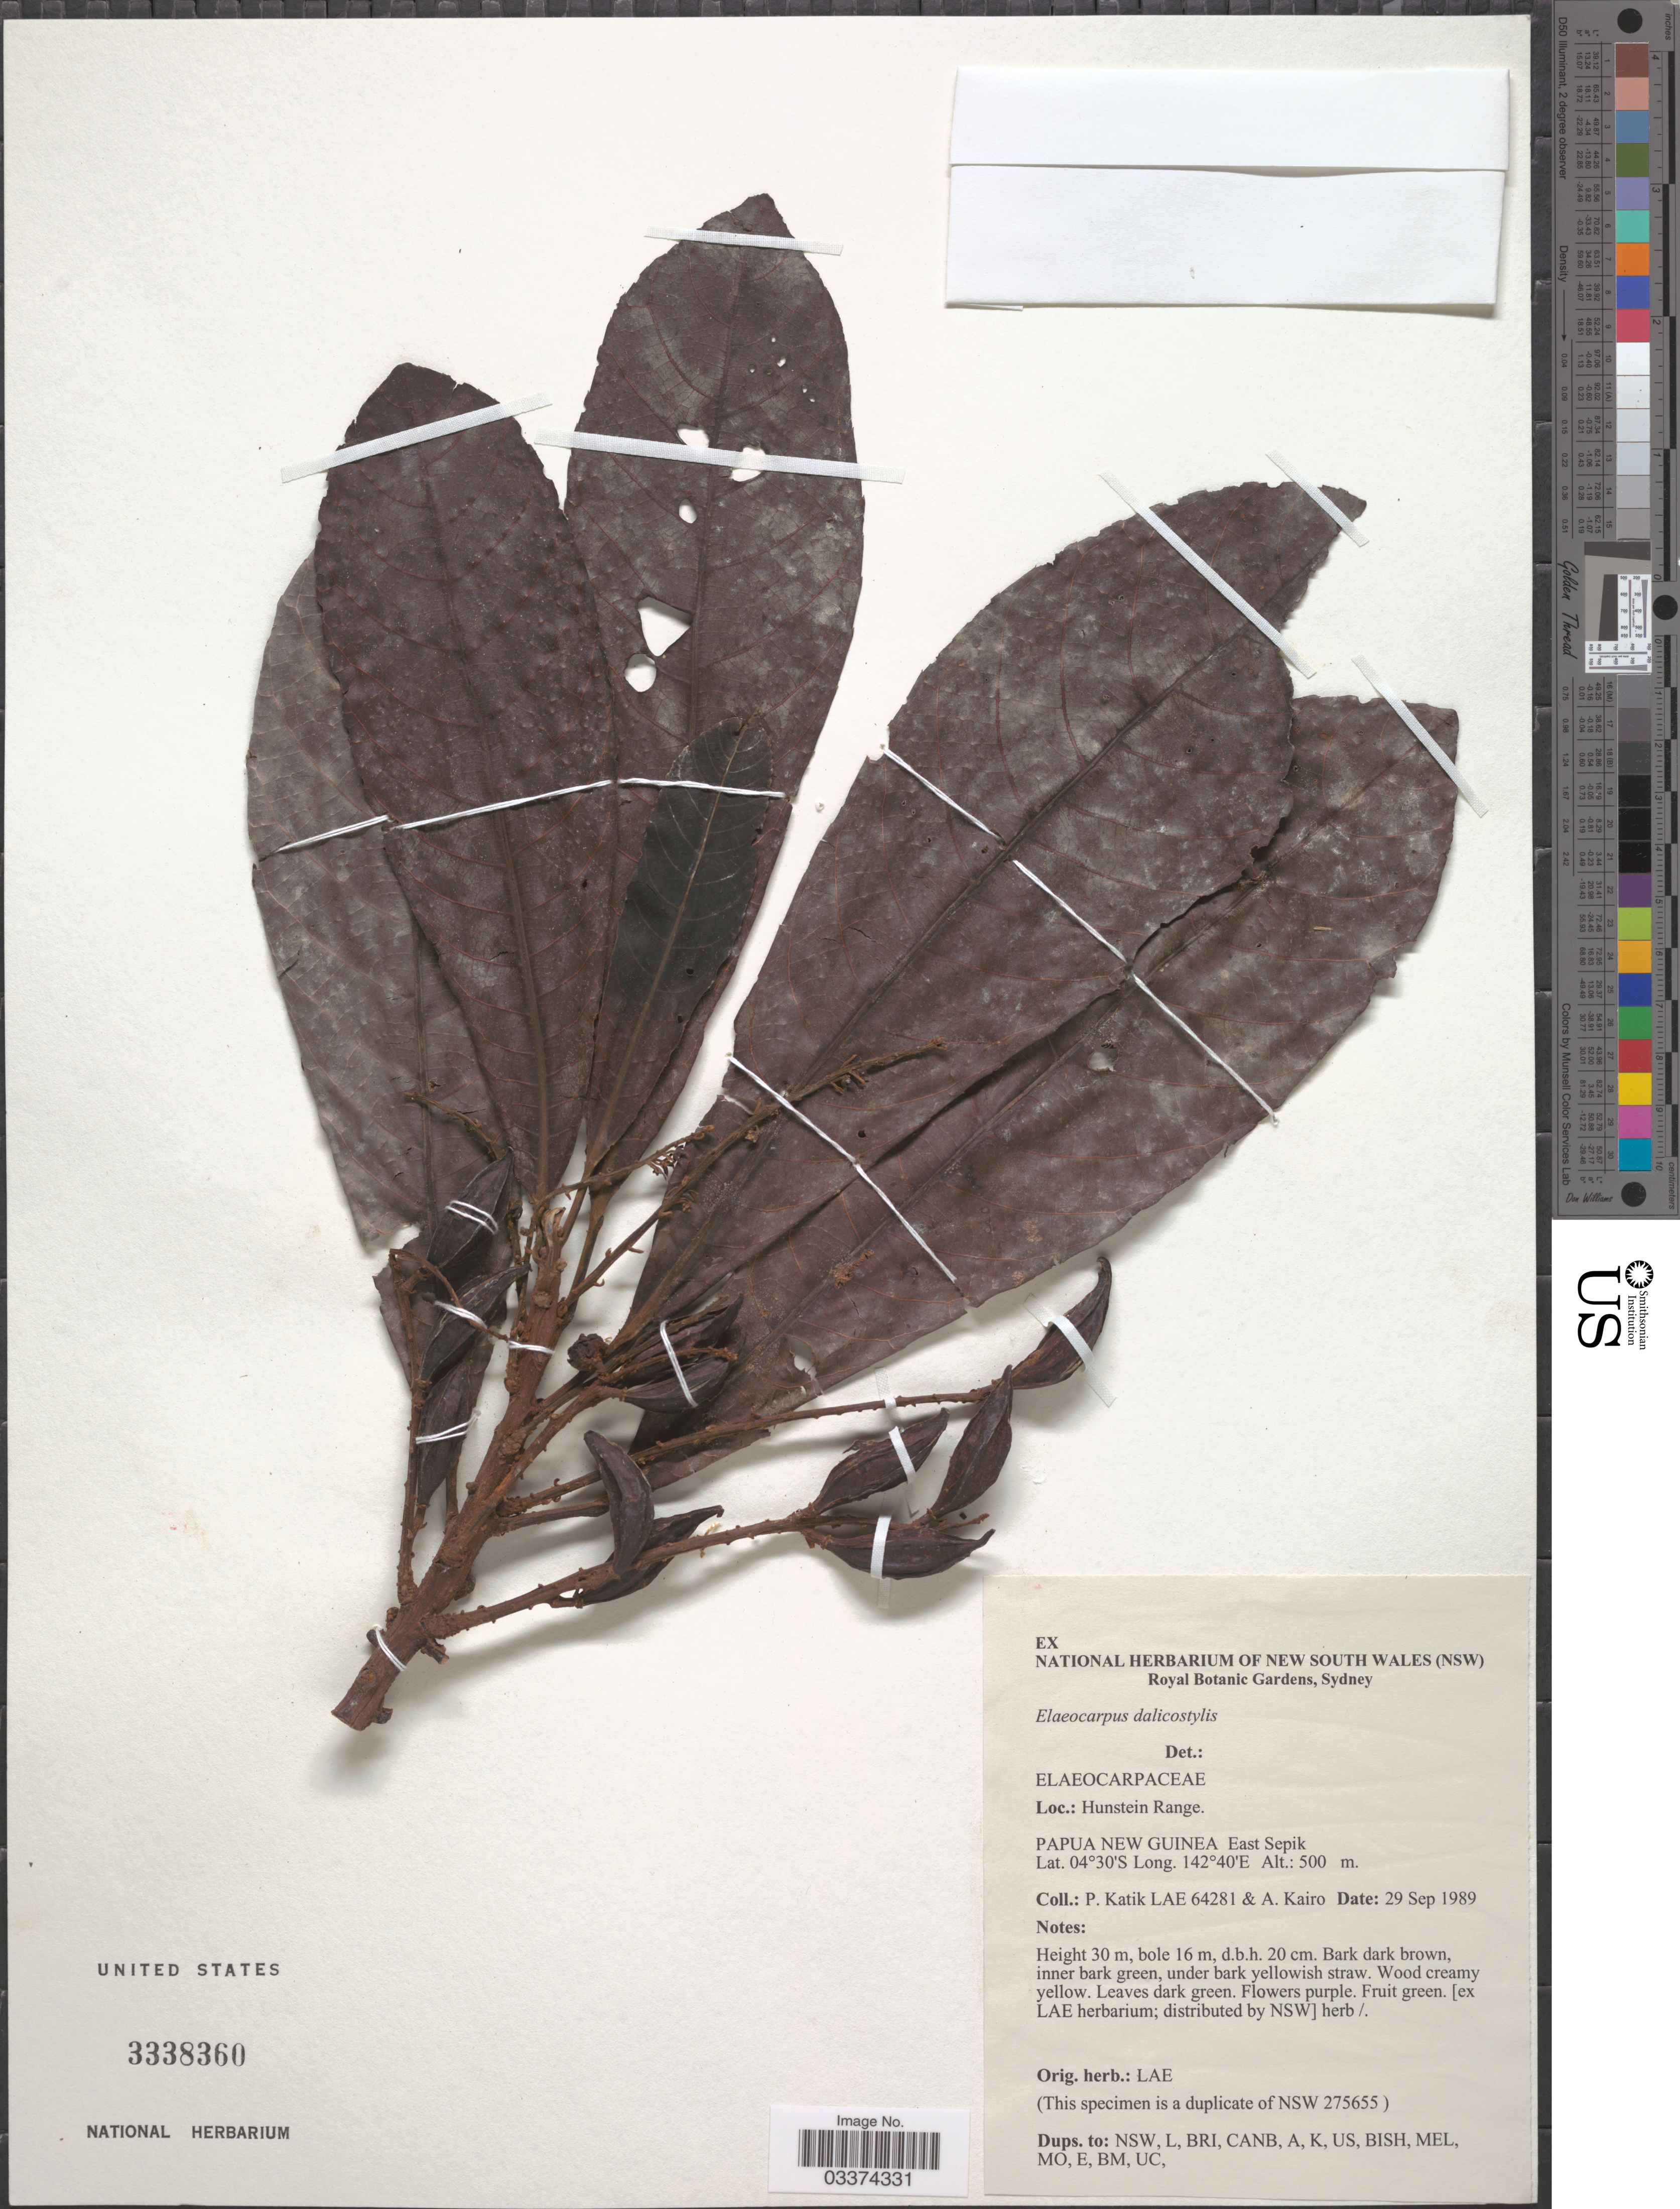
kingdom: Plantae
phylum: Tracheophyta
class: Magnoliopsida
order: Oxalidales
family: Elaeocarpaceae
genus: Elaeocarpus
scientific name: Elaeocarpus dolichodactylus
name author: Schltr.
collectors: P. Katik & A. Kairo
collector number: LAE64281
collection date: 1989-09-29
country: Papua New Guinea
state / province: East Sepik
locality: Hunstein Range.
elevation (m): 500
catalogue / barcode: US 3338360